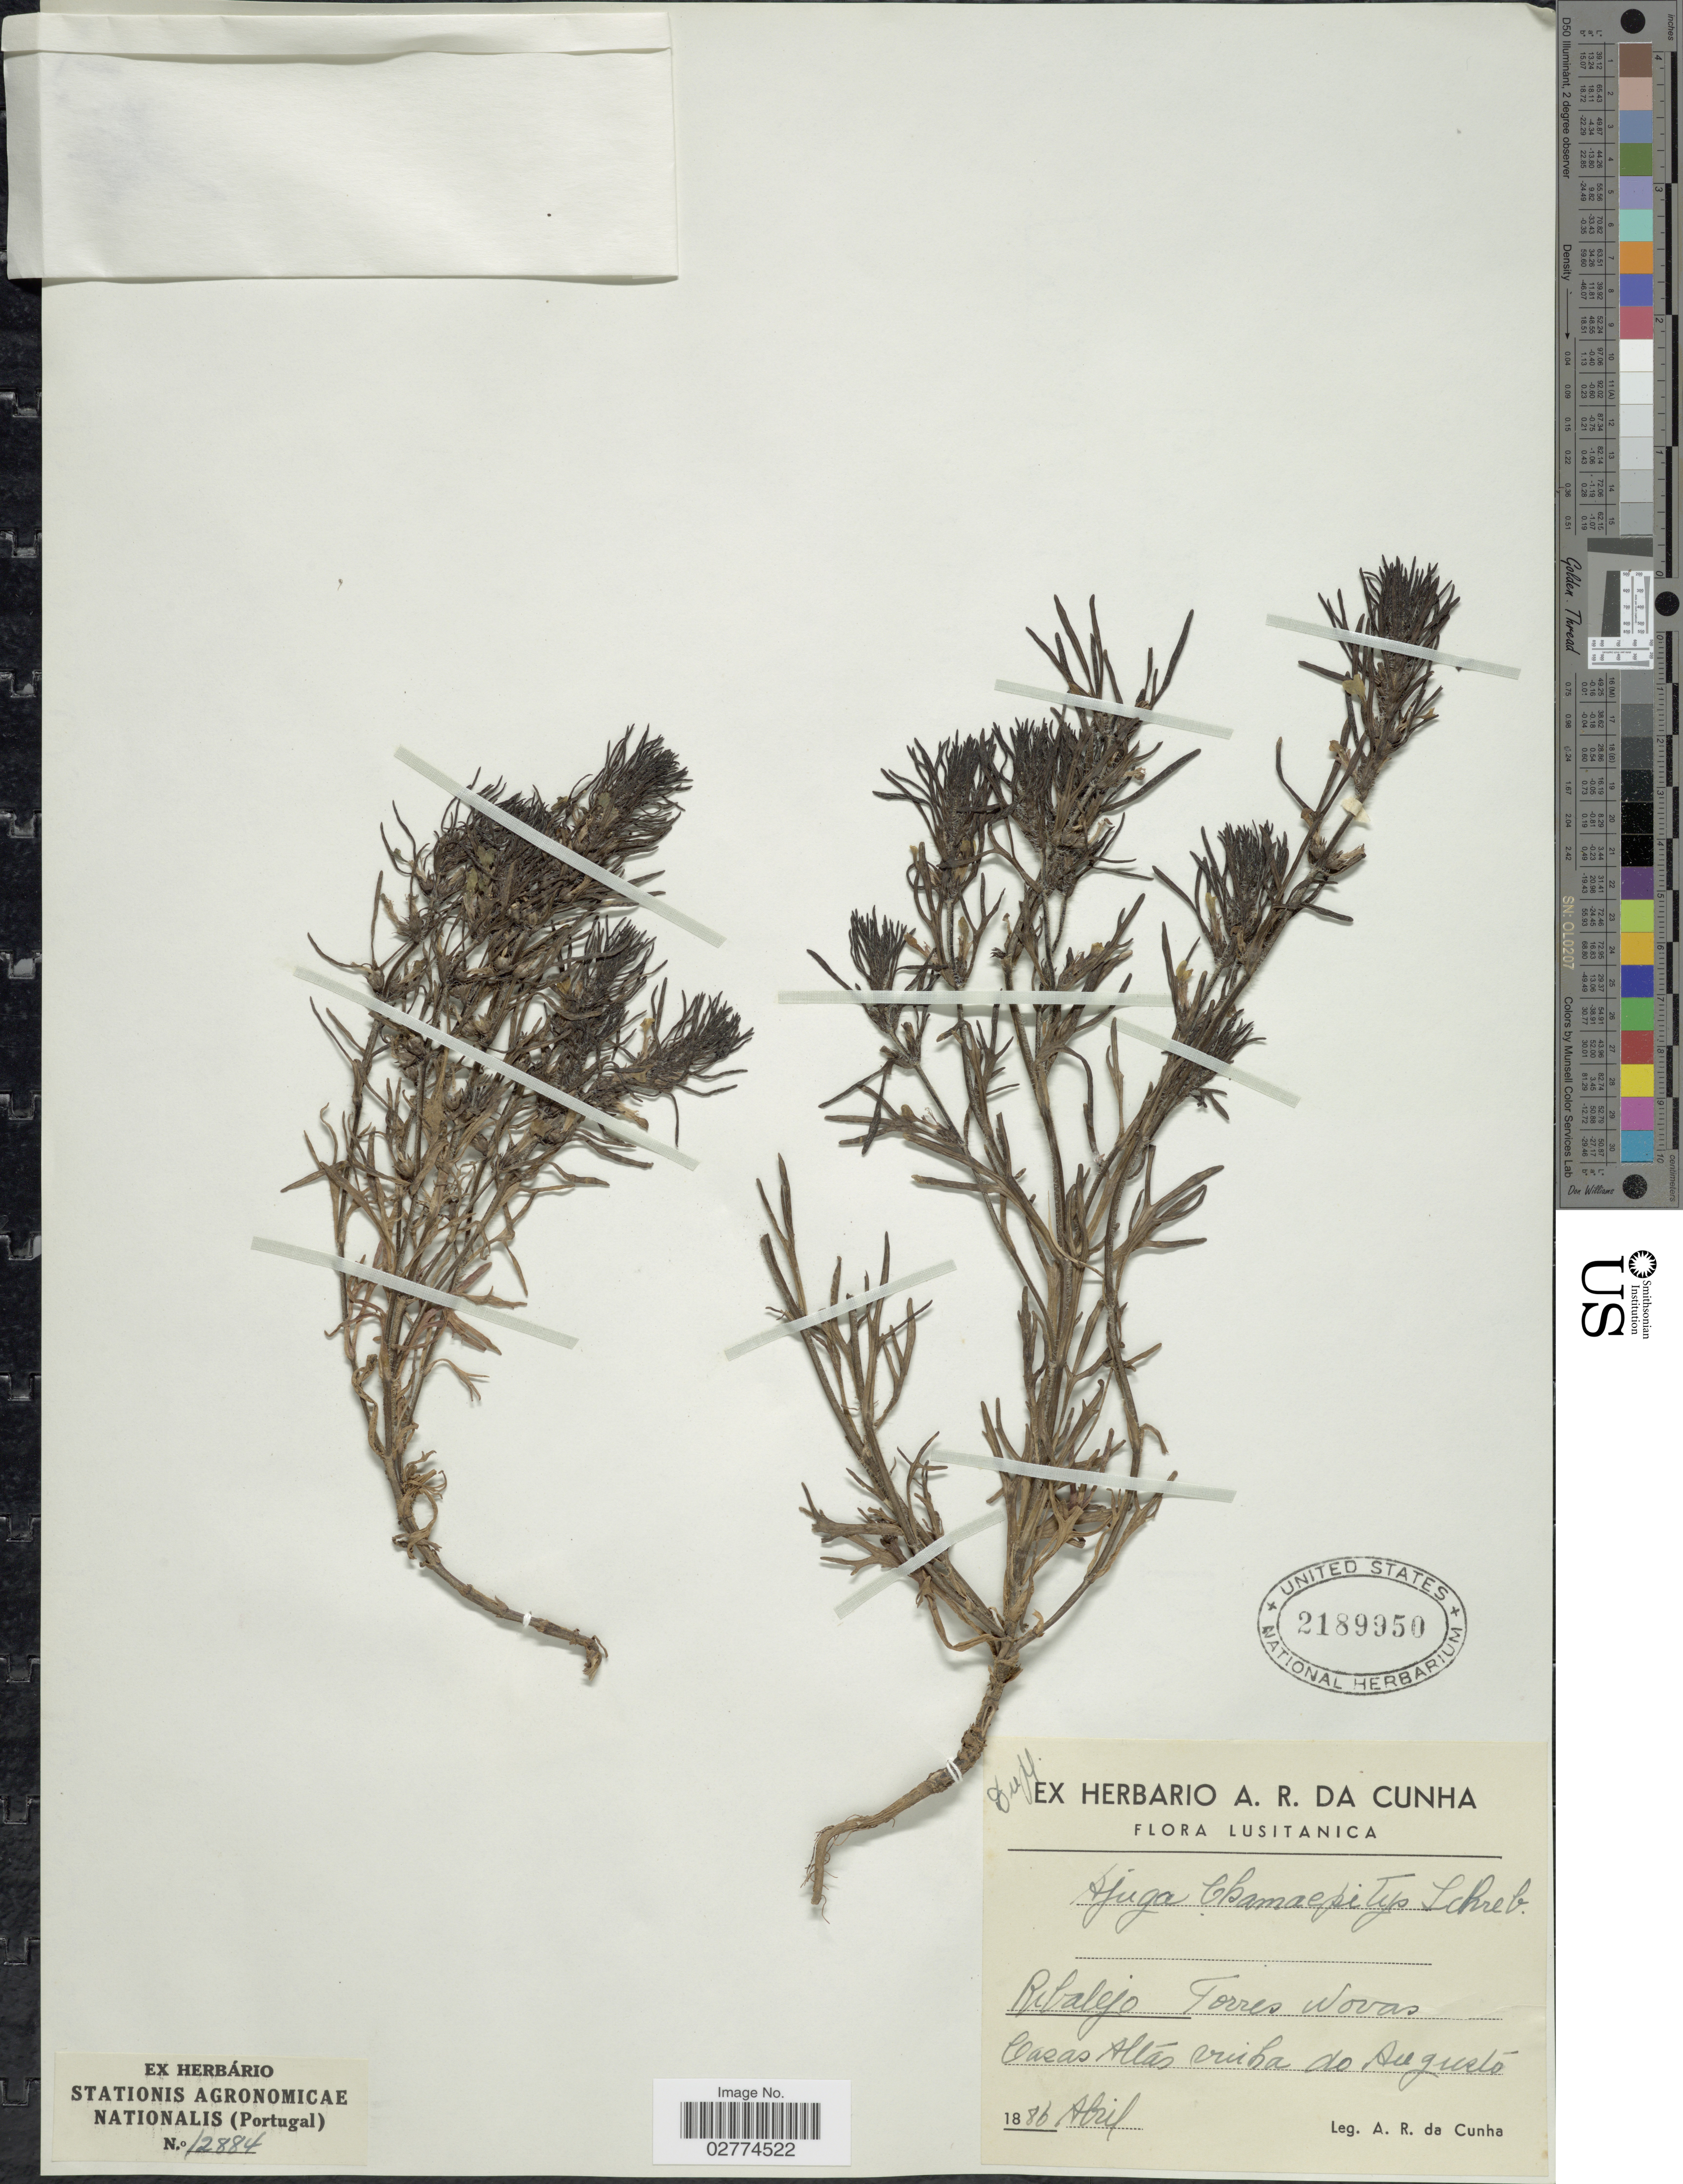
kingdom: Plantae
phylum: Tracheophyta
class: Magnoliopsida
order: Lamiales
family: Lamiaceae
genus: Ajuga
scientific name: Ajuga chamaepitys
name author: (L.) Schreb.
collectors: A. Da Cunha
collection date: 1886-04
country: Portugal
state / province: Santarem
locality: Ribalejo Torres Novas Casas Altas uriba do Augusto.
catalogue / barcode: US 2189950